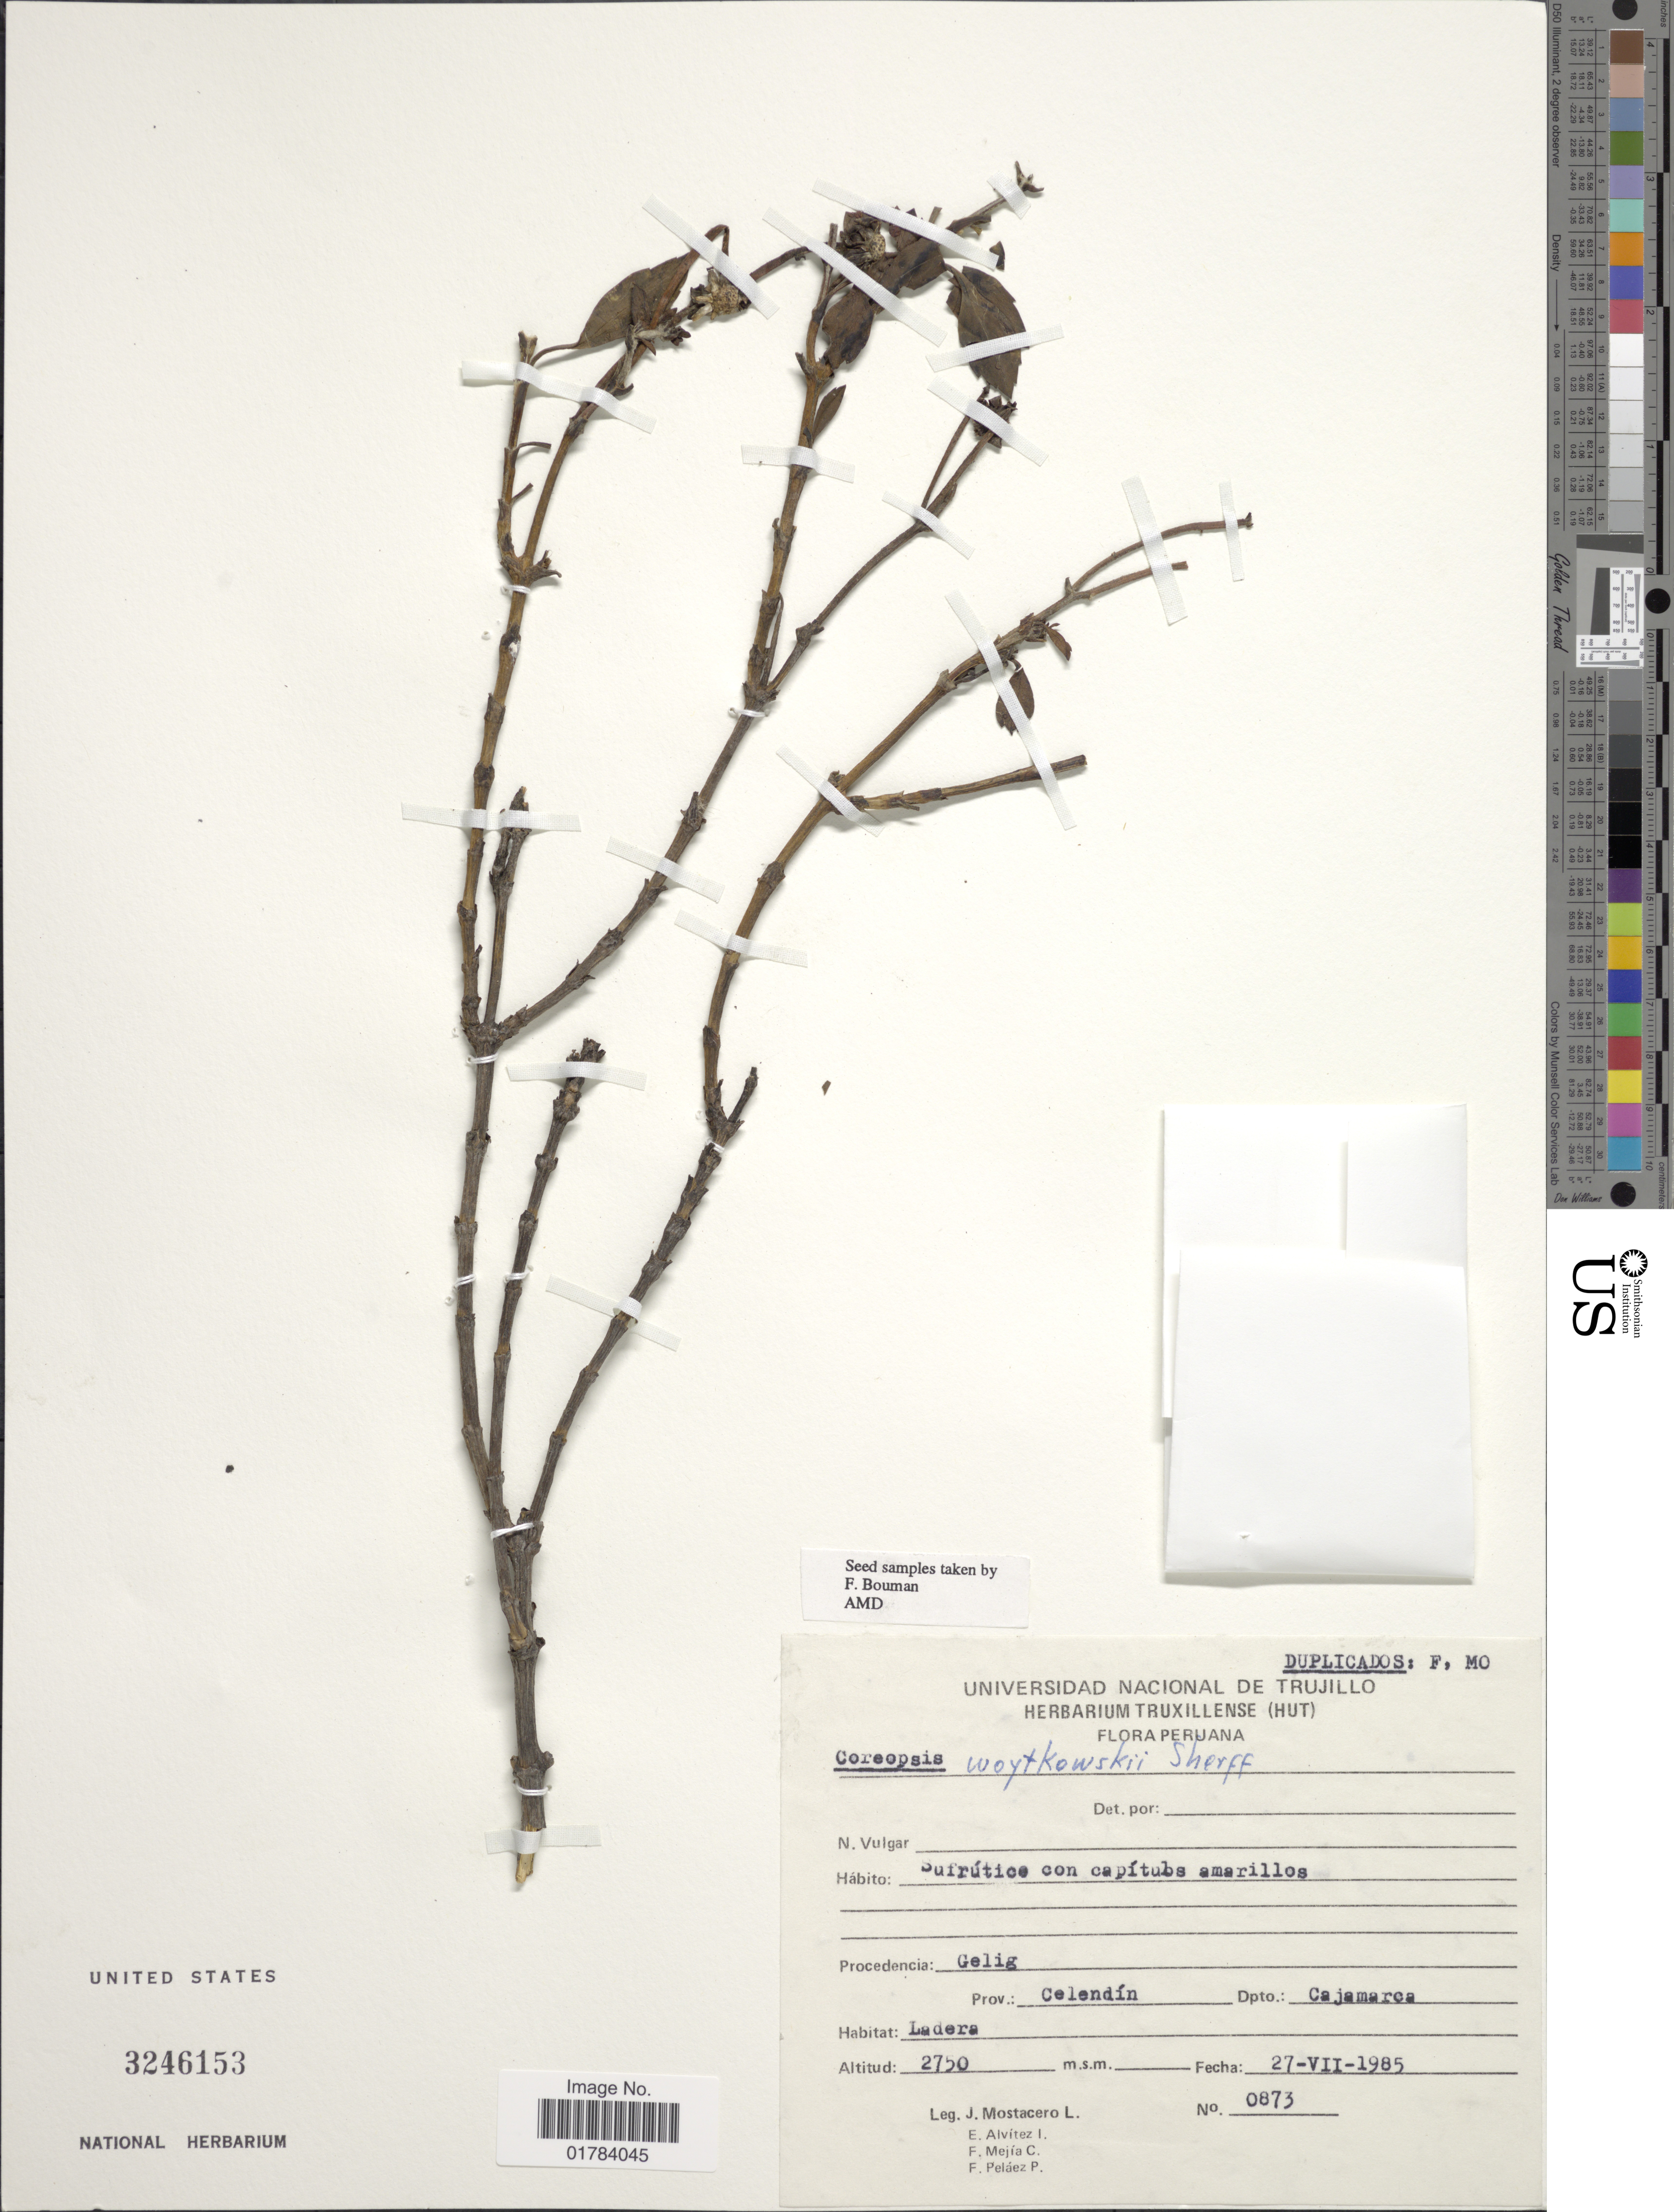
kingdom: Plantae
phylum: Tracheophyta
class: Magnoliopsida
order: Asterales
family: Asteraceae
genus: Coreopsis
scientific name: Coreopsis woytkowskii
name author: Sherff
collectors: J. Mostacero L., E. Alvitez I., F. Mejia C. & F. Pelaez P.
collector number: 0873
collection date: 1985-07-27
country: Peru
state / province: Cajamarca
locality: Procedencia: Gelig, Prov.: Celendin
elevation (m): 2750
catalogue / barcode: US 3246153